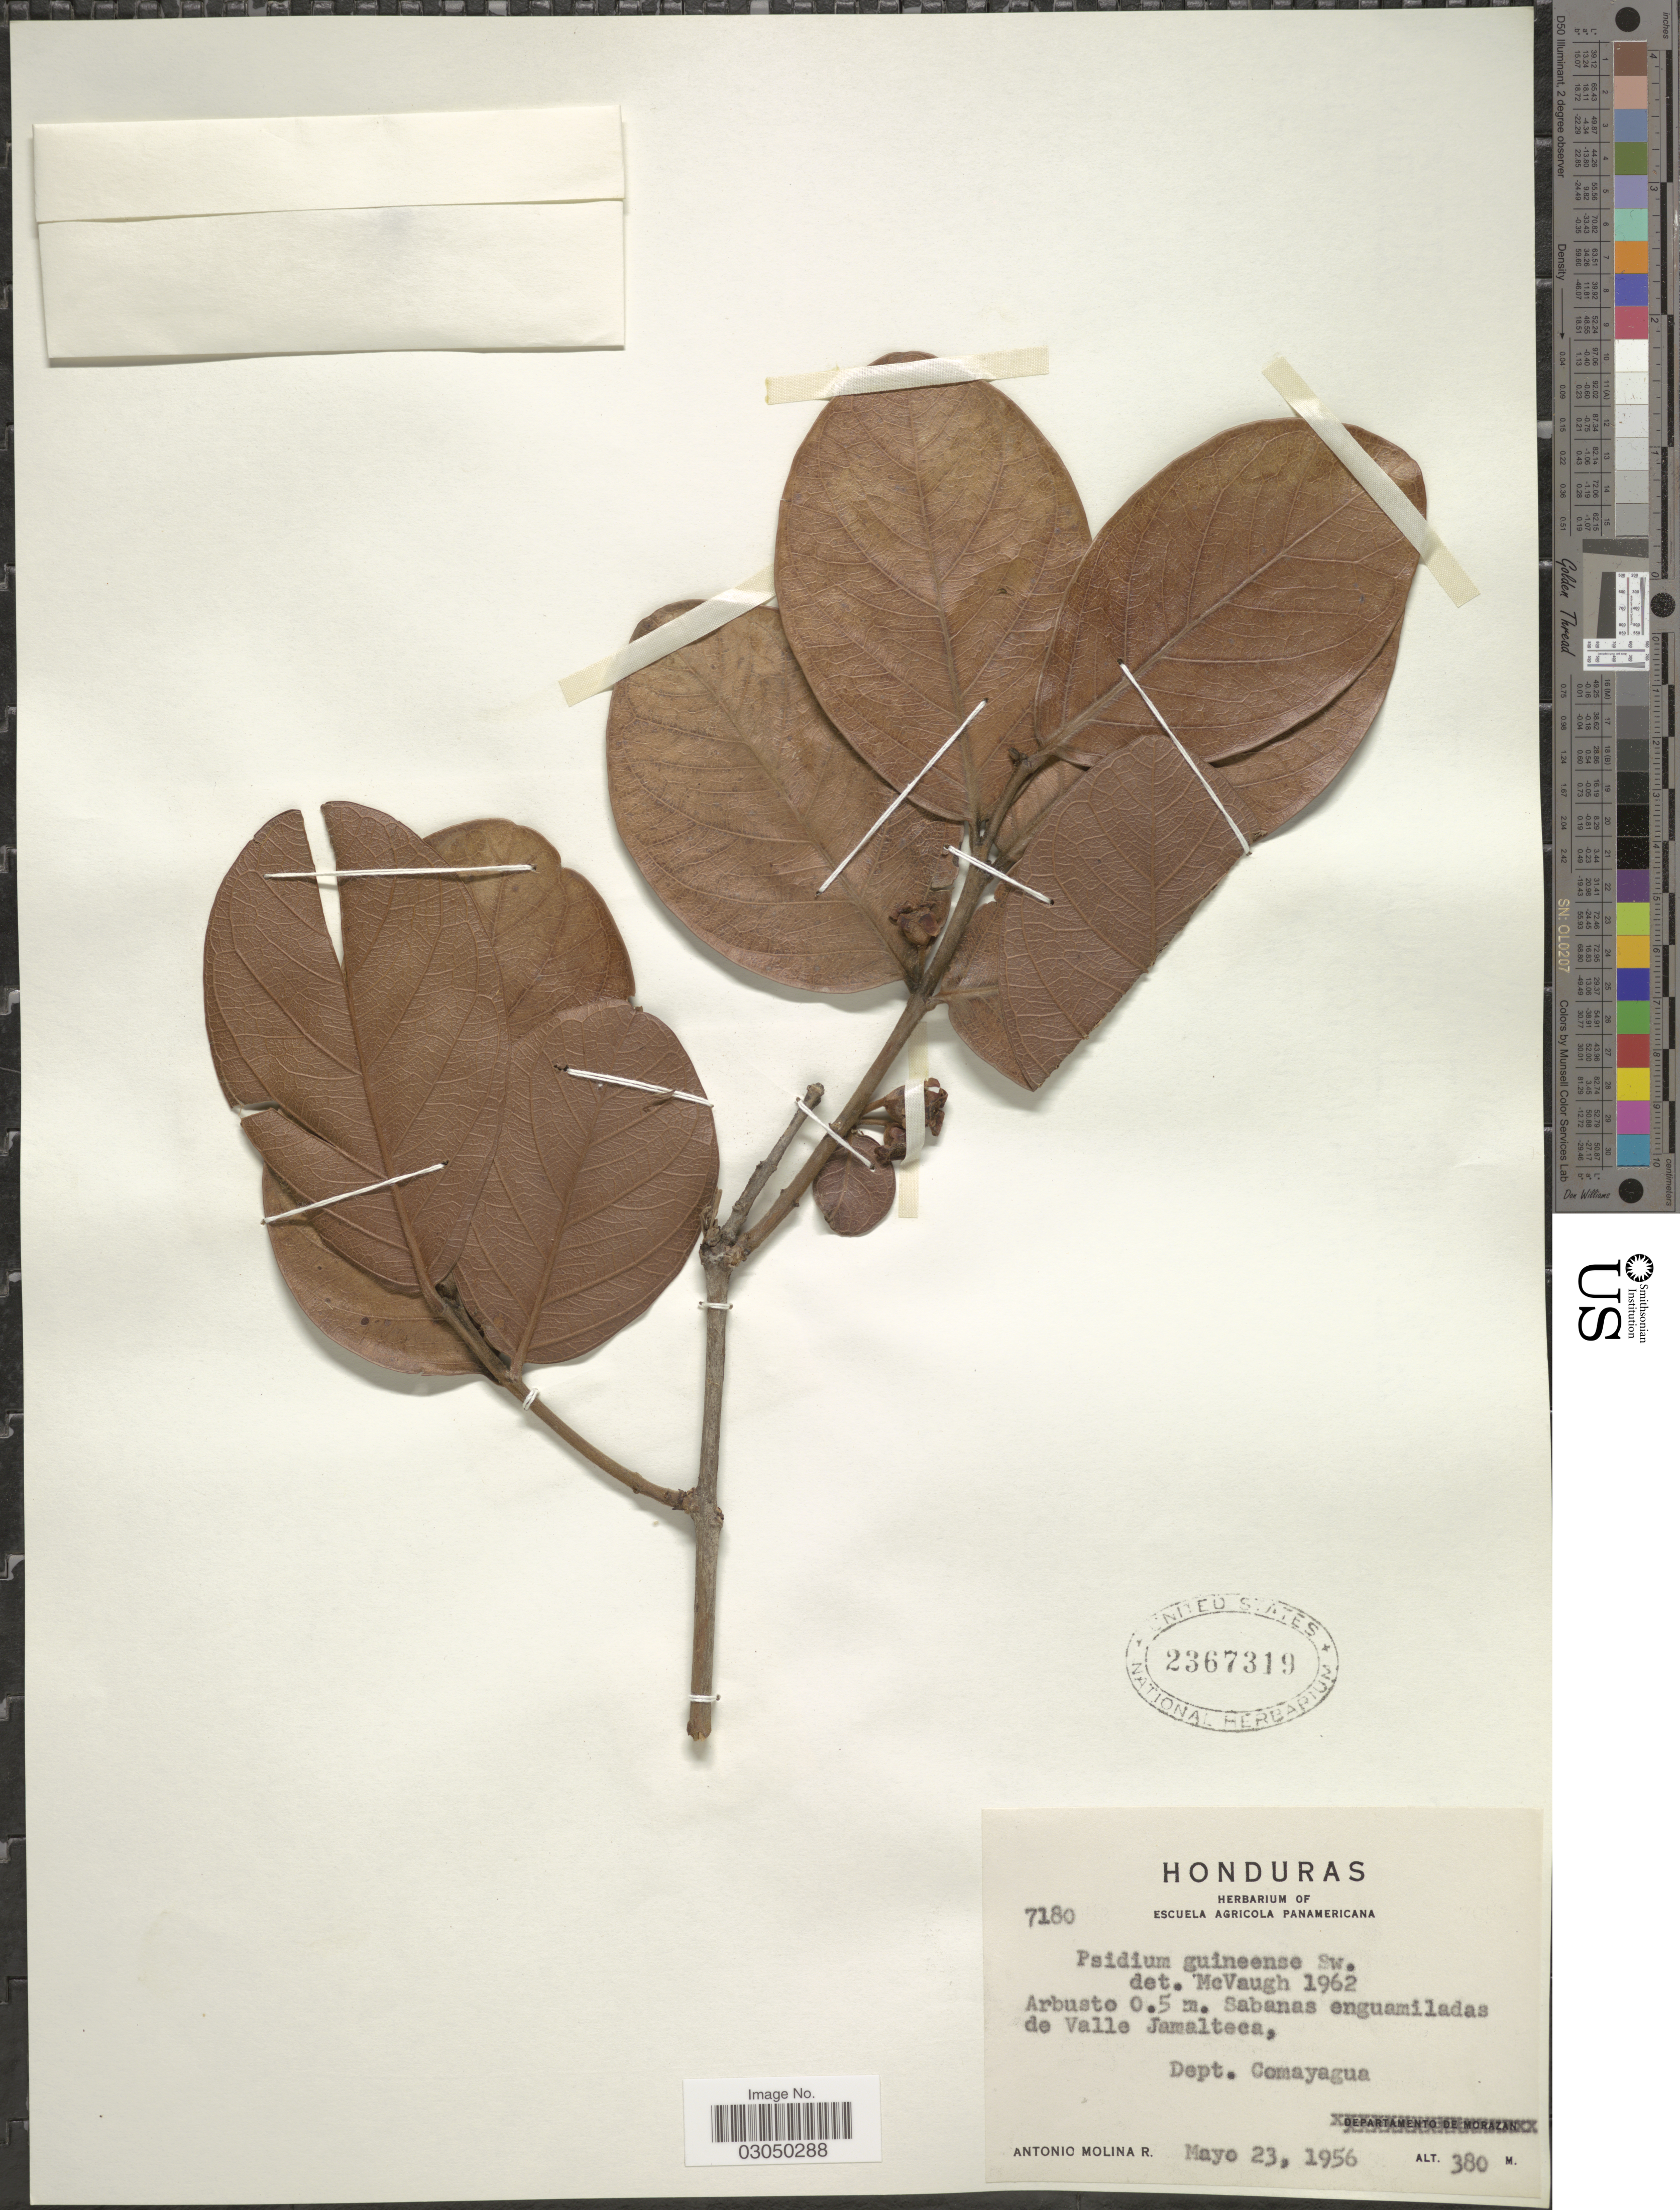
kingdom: Plantae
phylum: Tracheophyta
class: Magnoliopsida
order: Myrtales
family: Myrtaceae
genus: Psidium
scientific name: Psidium guineense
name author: Sw.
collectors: A. Molina R.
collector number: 7180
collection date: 1956-05-23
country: Honduras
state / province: Comayagua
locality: Sabanas enguamiladas de Valle Jamalteca, Dept. Comayagua.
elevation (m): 380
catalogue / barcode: US 2367319